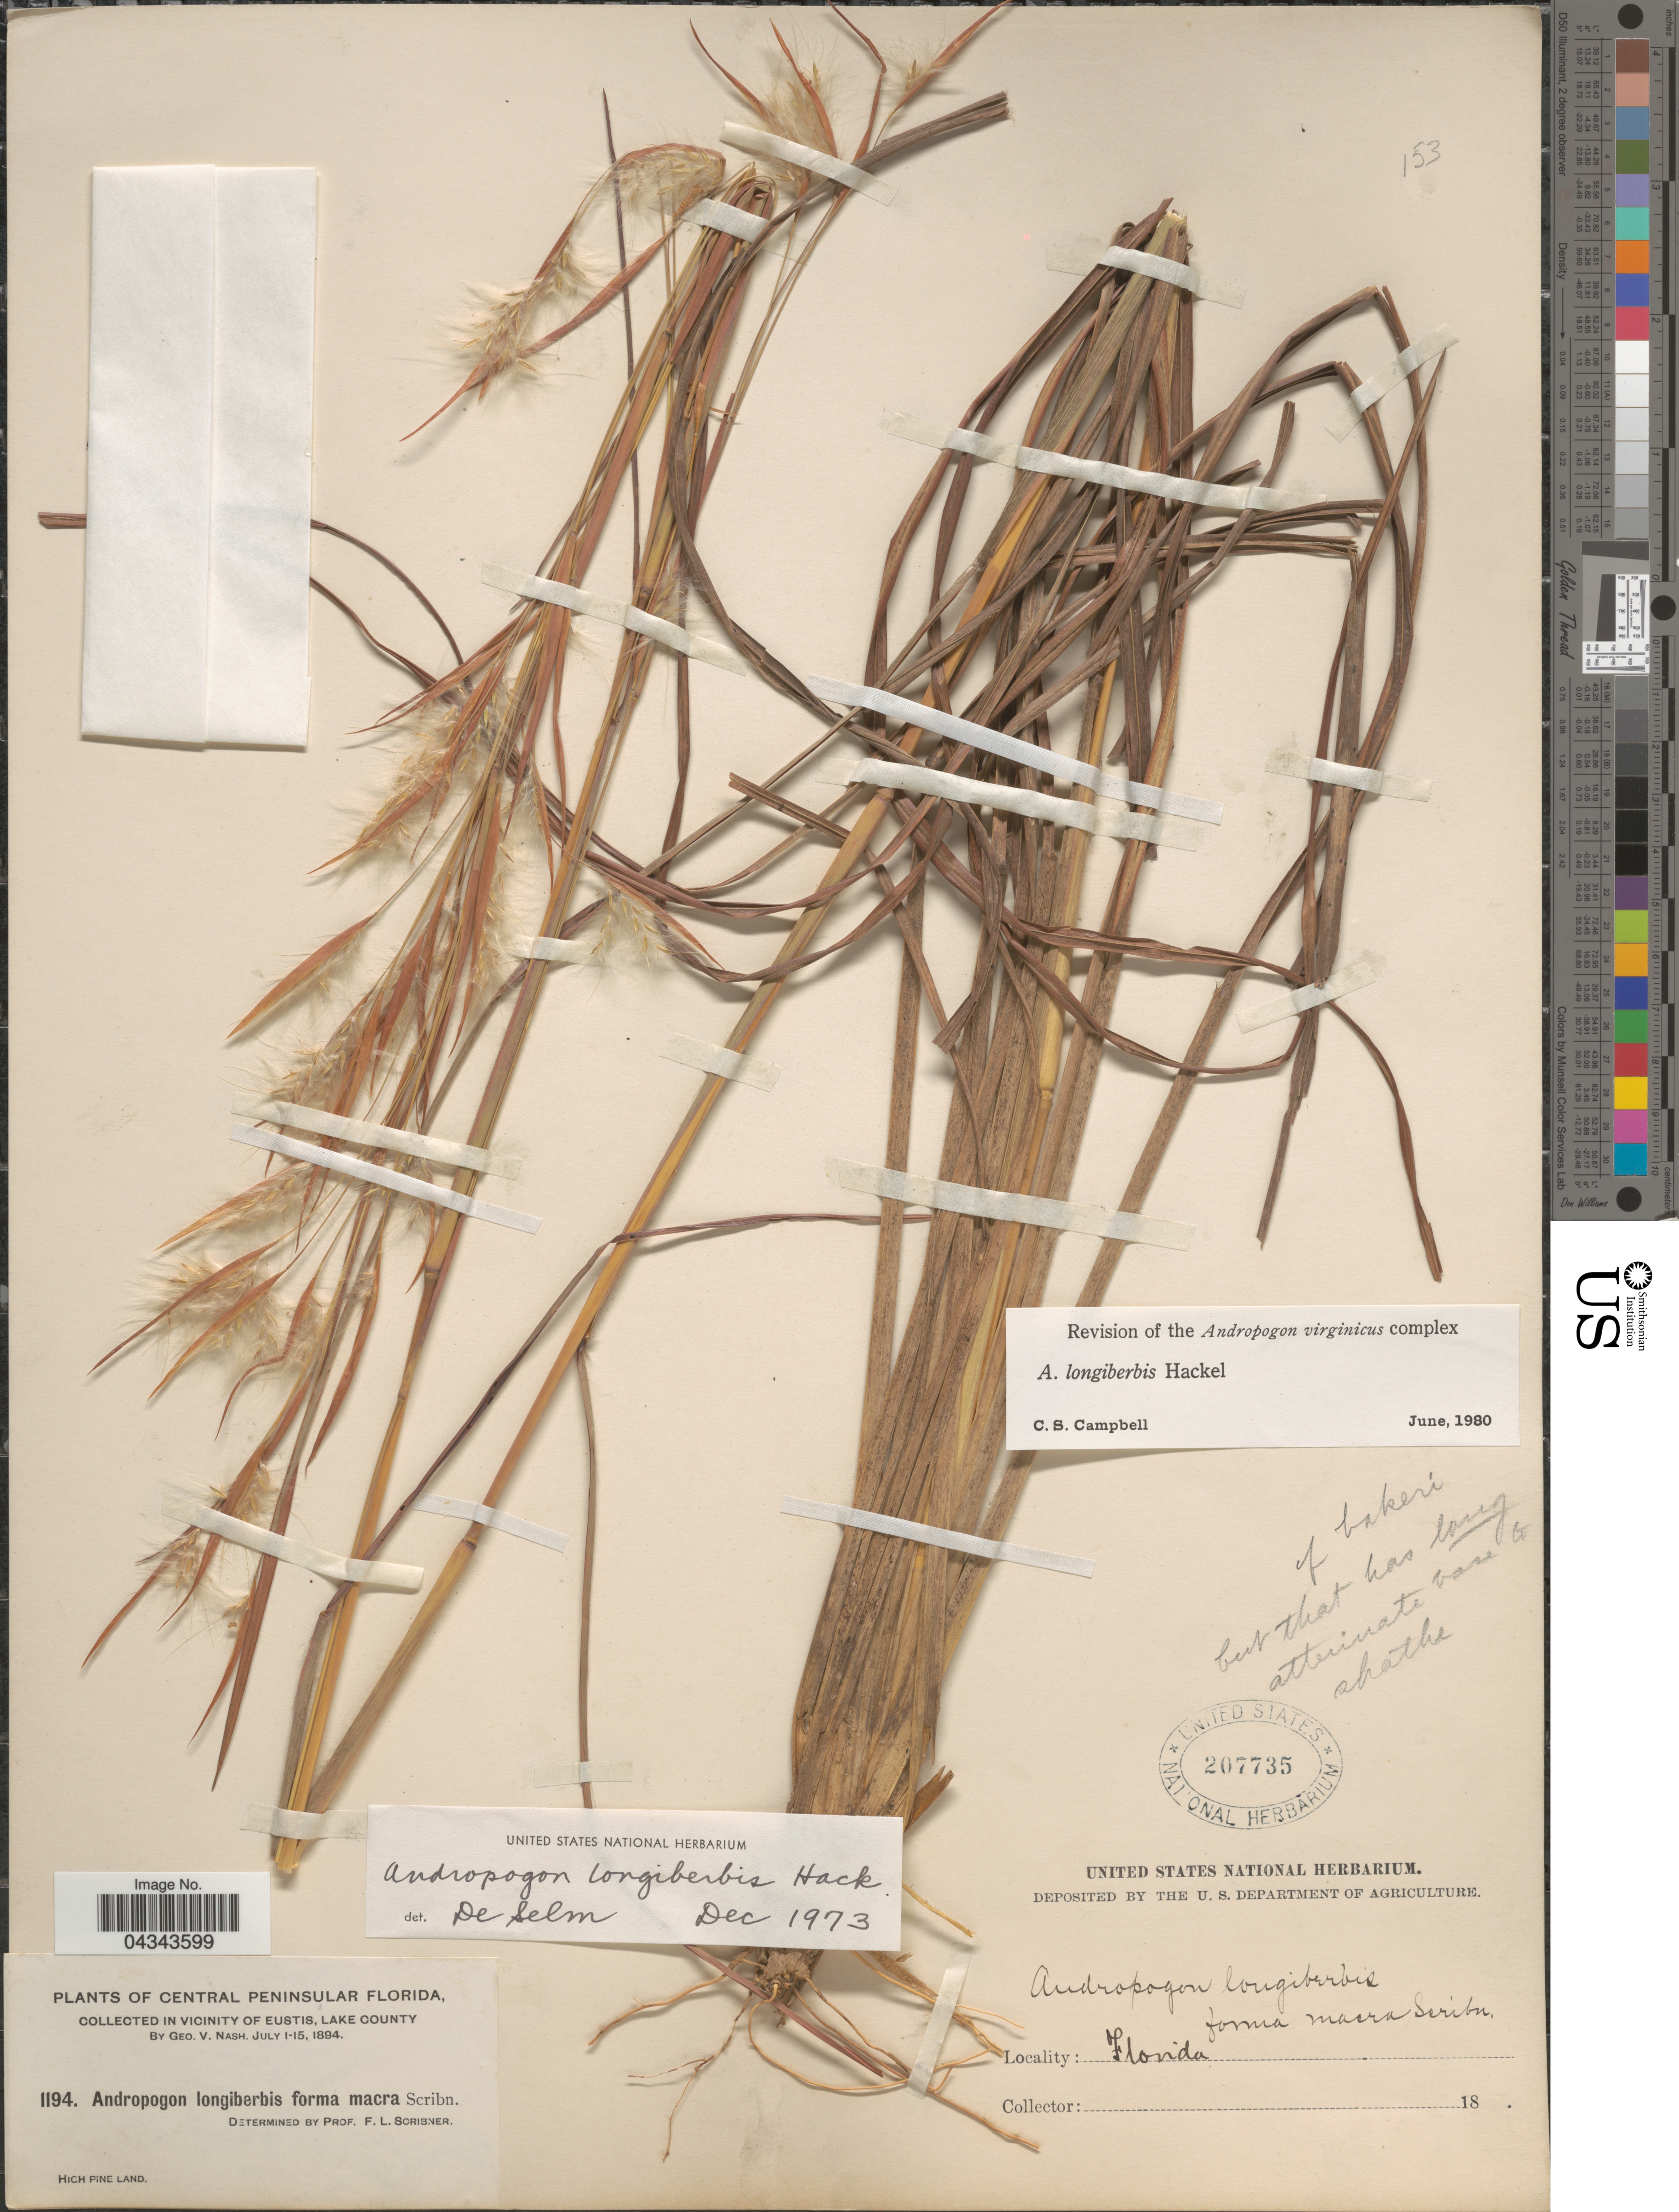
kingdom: Plantae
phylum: Tracheophyta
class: Liliopsida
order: Poales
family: Poaceae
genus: Andropogon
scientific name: Andropogon longiberbis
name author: Hack.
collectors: G. V. Nash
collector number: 1194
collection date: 1894-07-01/1894-07-15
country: United States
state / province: Florida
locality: Central Peninsular Florida, in vicinity of Eustis, Lake County. High pine land.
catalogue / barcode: US 207735